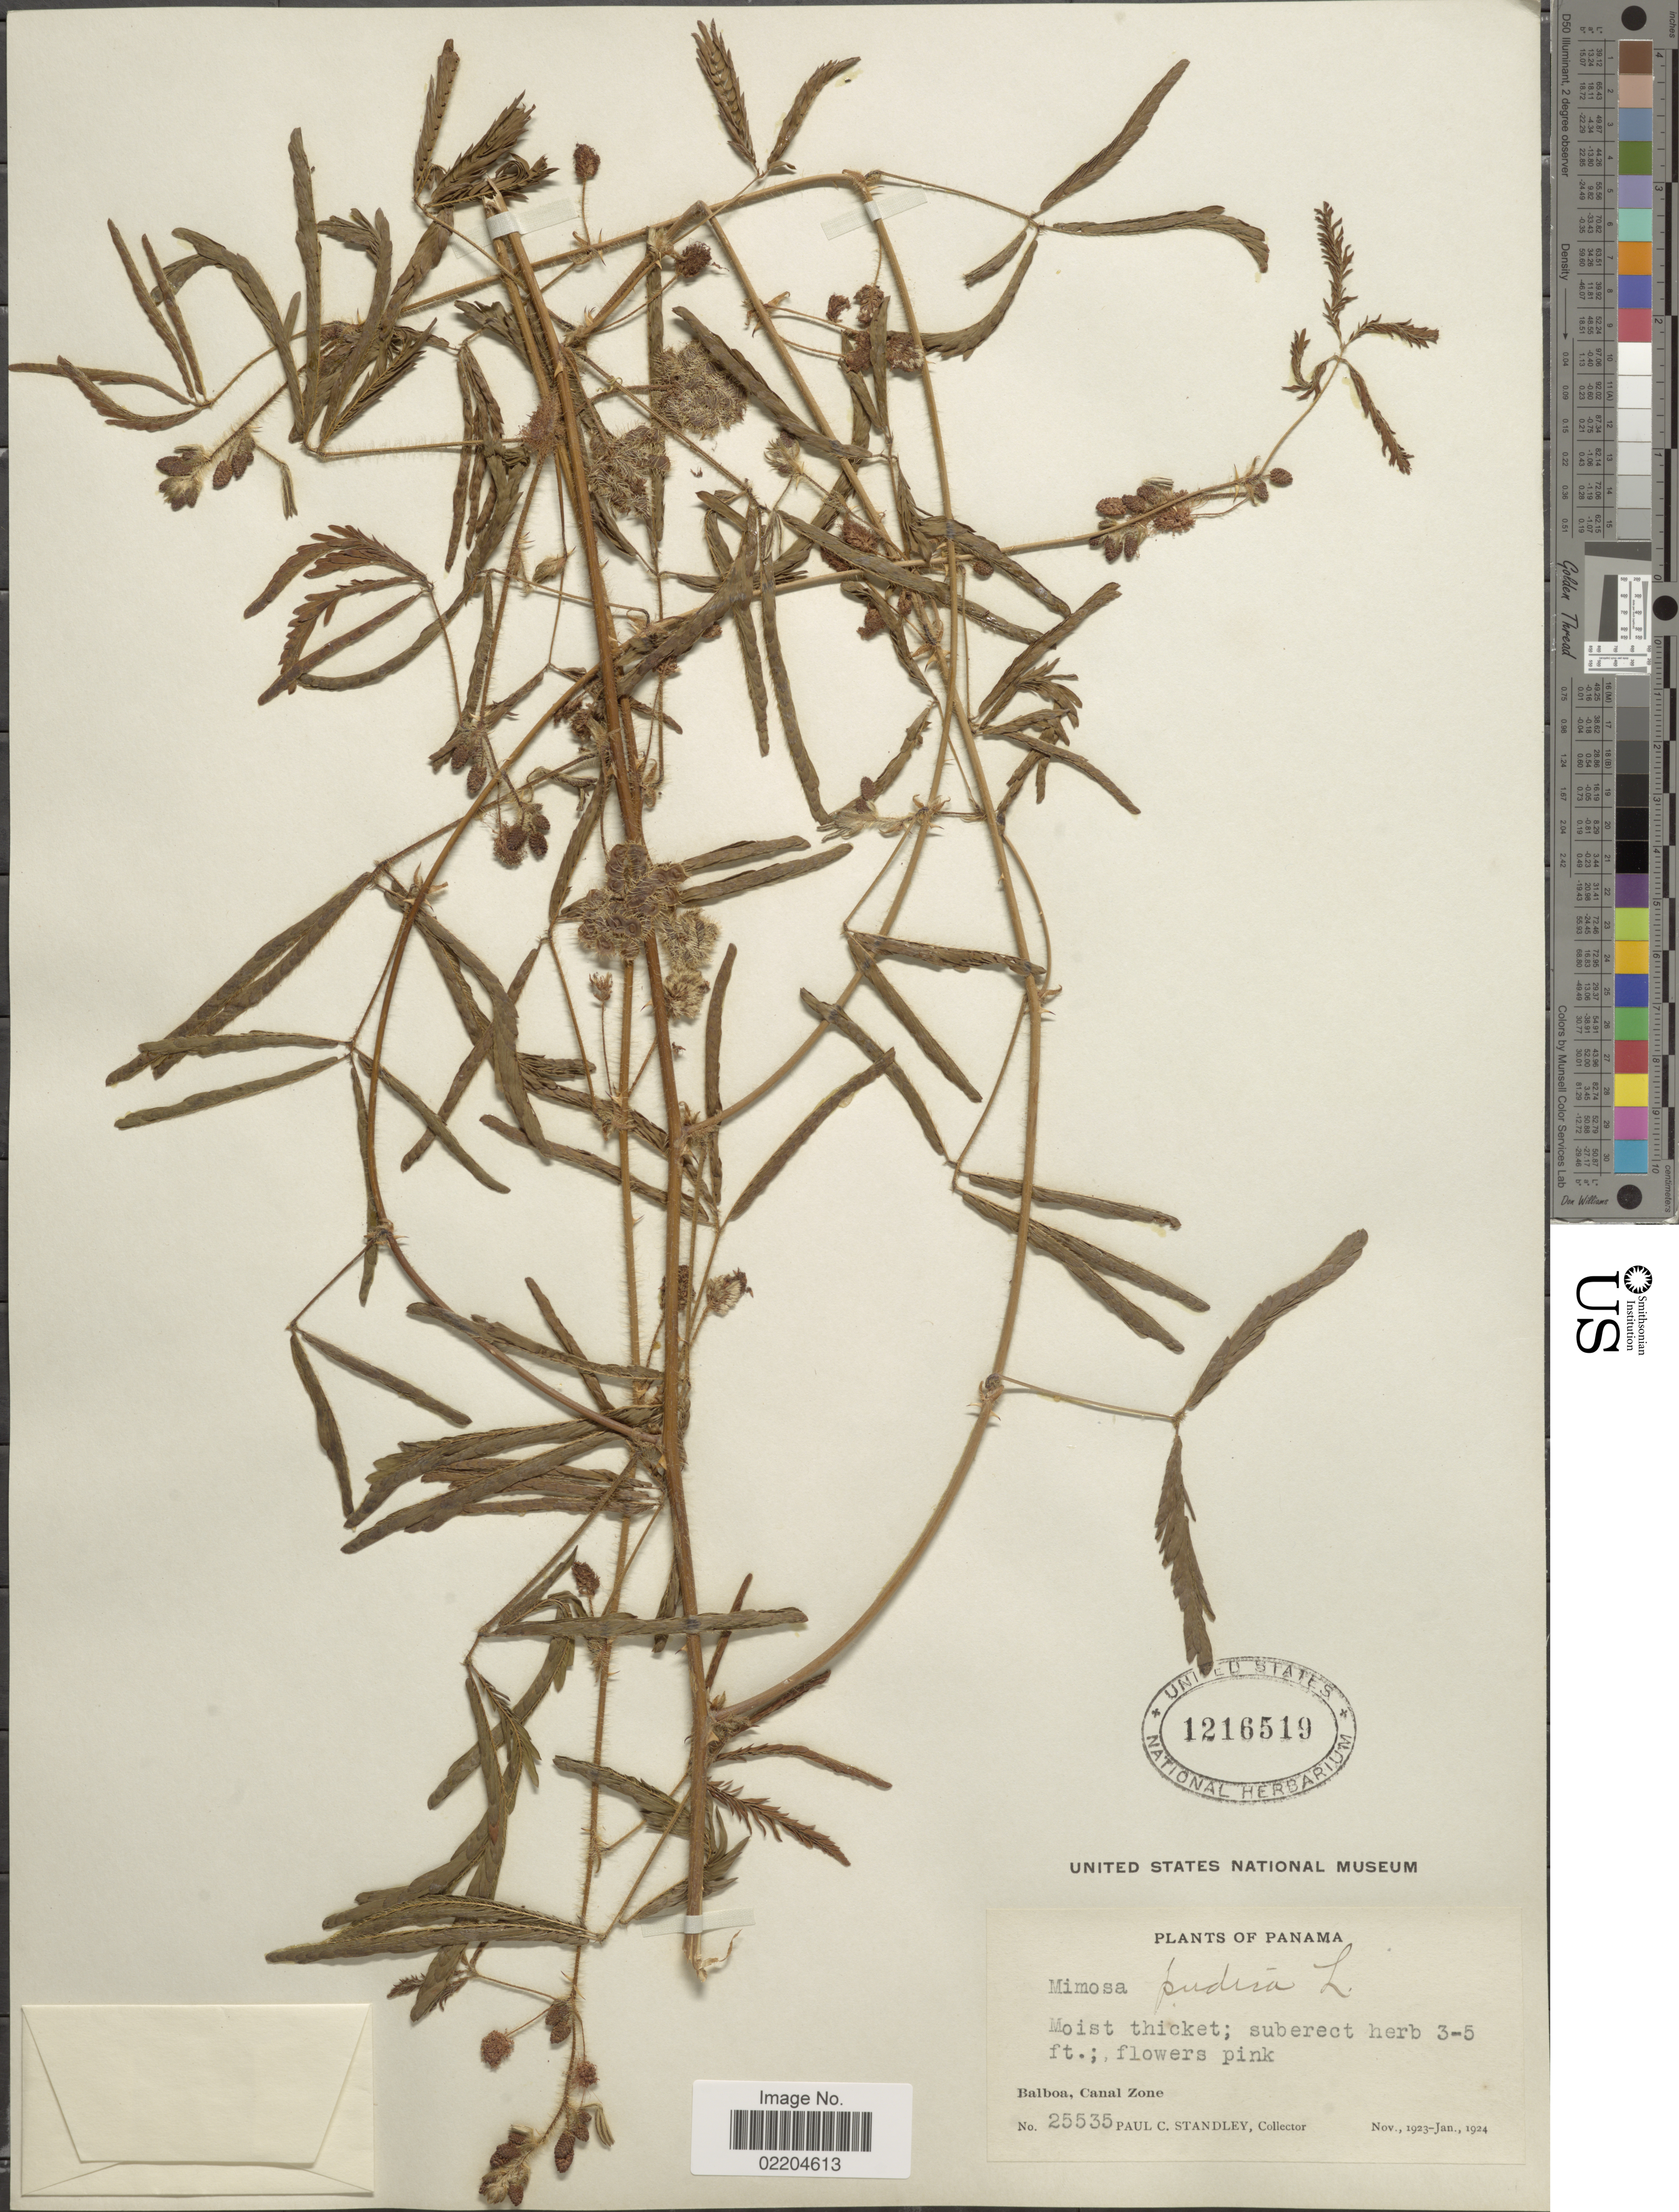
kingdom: Plantae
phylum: Tracheophyta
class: Magnoliopsida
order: Fabales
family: Fabaceae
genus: Mimosa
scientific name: Mimosa pudica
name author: L.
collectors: P. C. Standley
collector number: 25535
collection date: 1923-11/1924-01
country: Panama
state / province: Colón / Panamá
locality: Panama, Balboa, Canal Zone.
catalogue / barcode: US 1216519